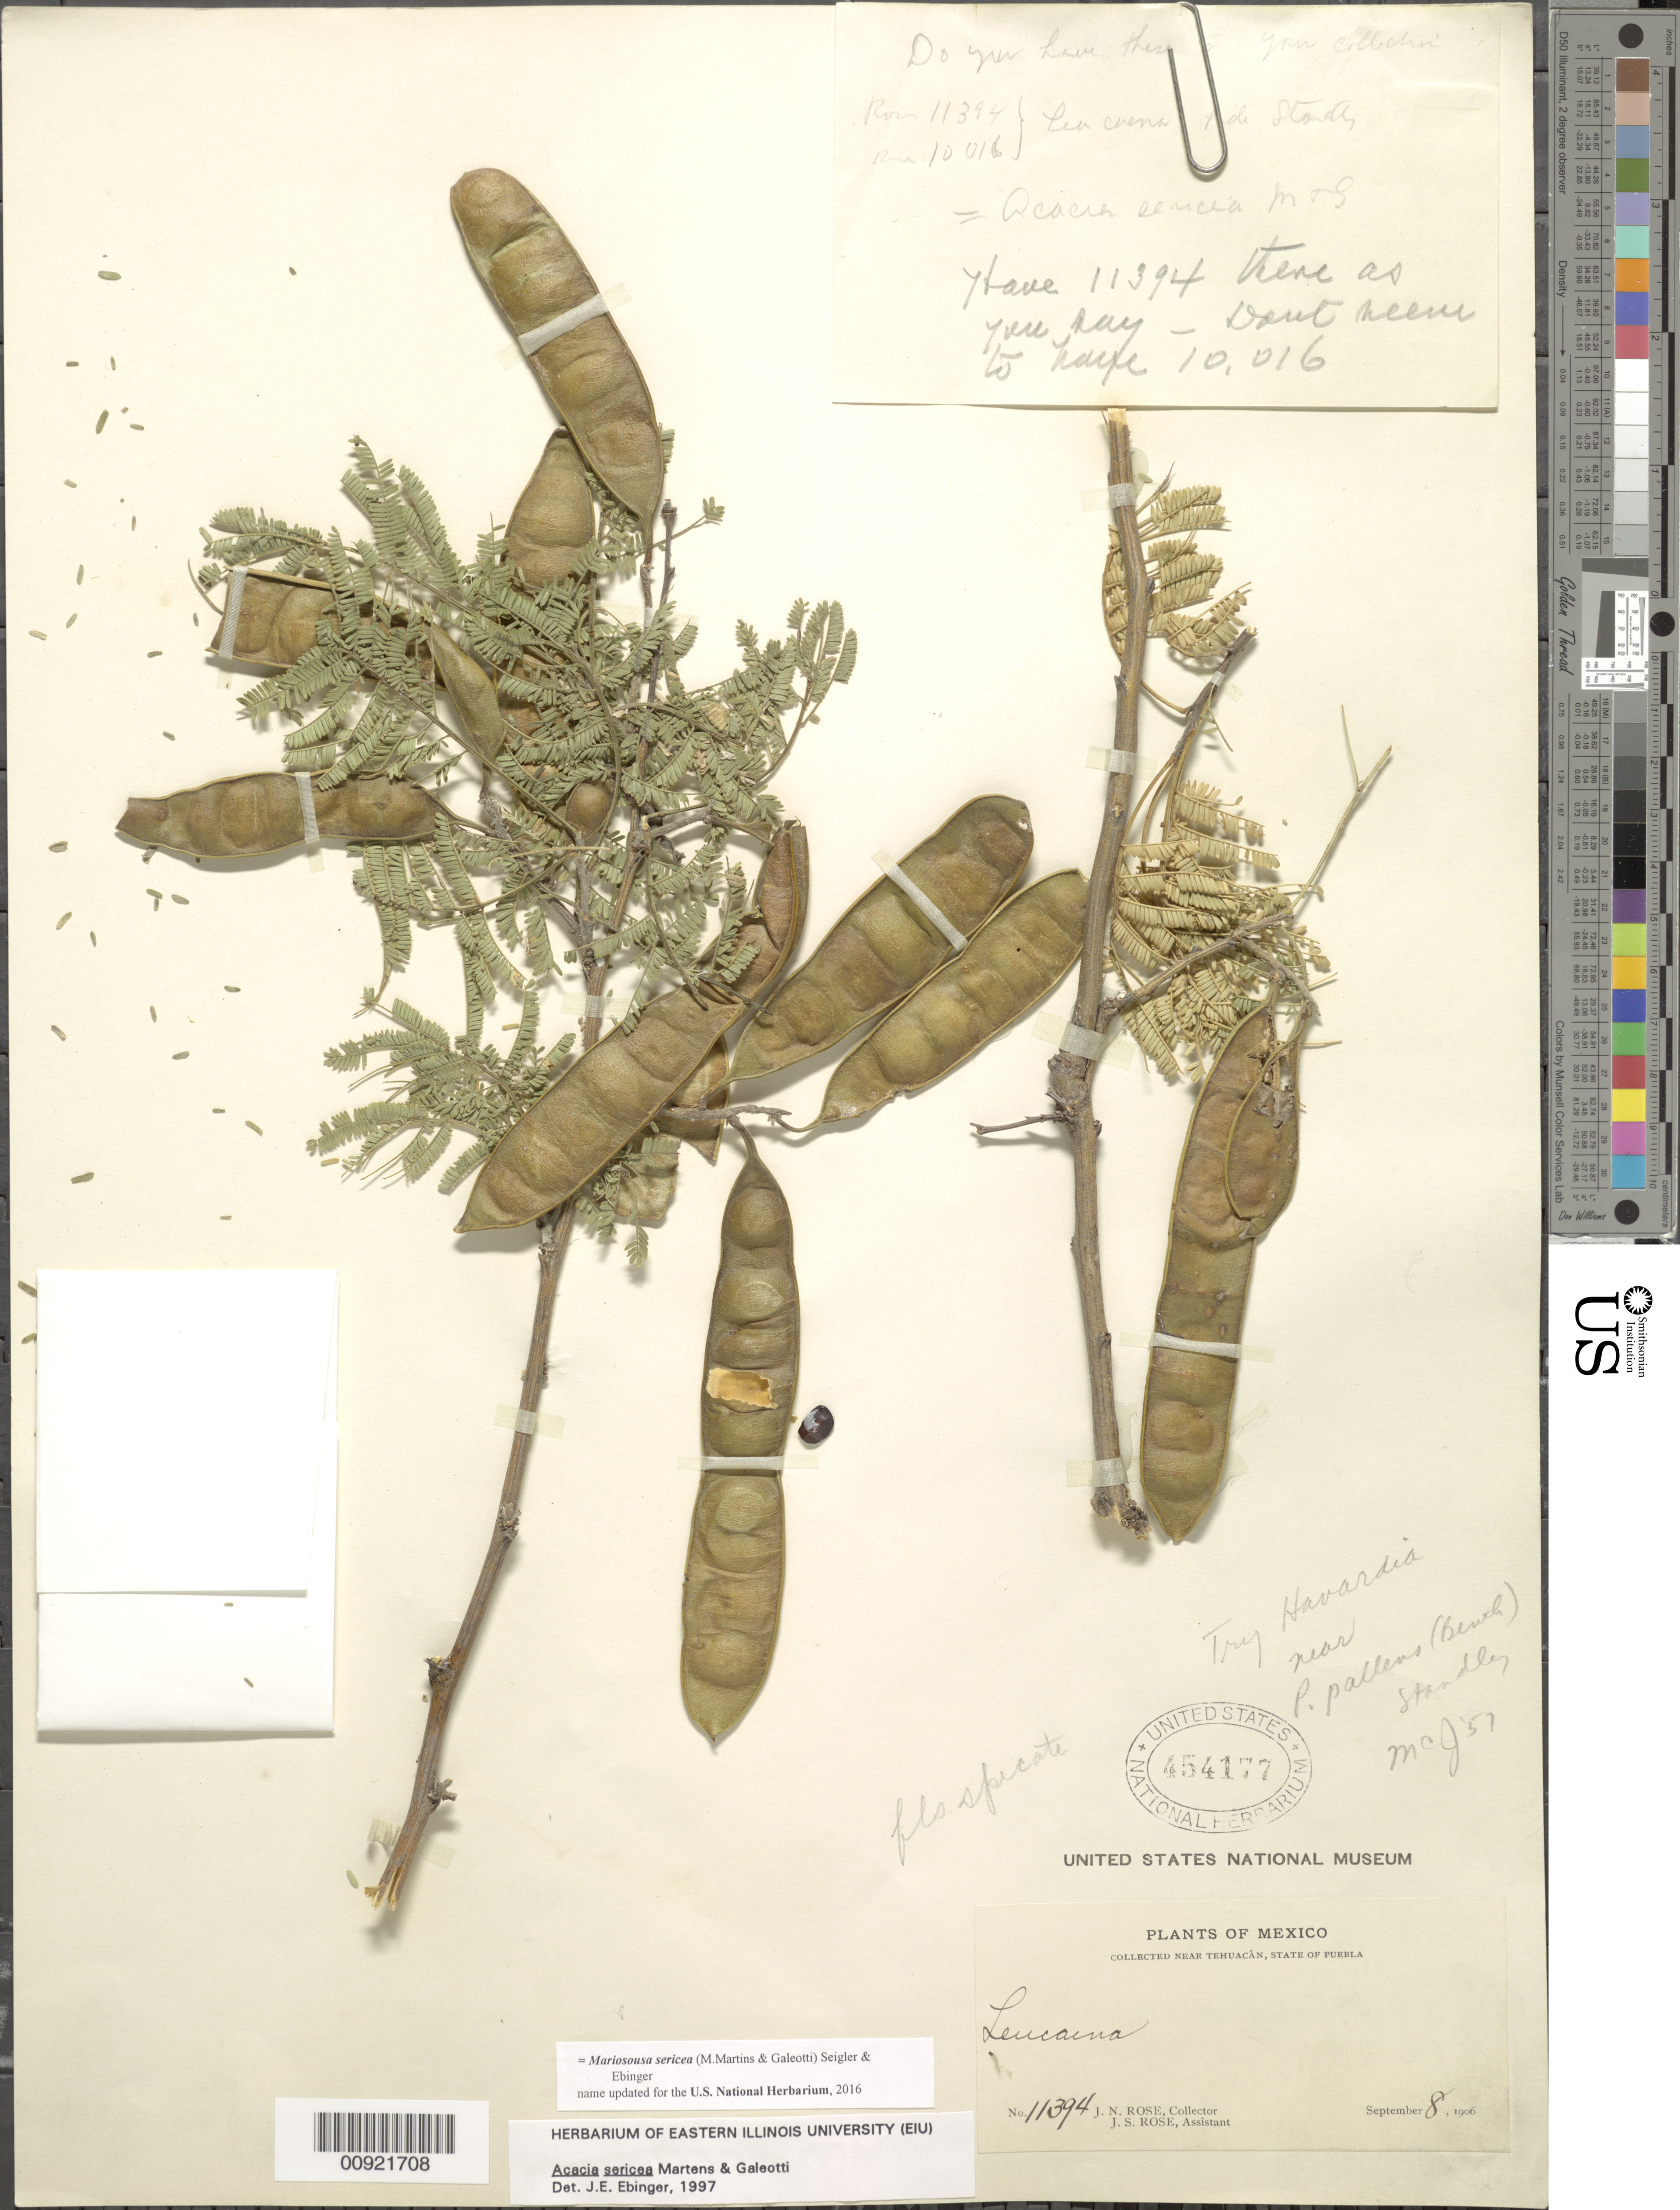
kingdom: Plantae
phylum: Tracheophyta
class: Magnoliopsida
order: Fabales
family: Fabaceae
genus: Mariosousa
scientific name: Mariosousa sericea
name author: (M. Martens & Galeotti) Seigler & Ebinger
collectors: J. N. Rose & J. S. Rose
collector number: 11394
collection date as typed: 08 Sep 1906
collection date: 1906-09-08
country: Mexico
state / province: Puebla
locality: Near Tehuacán, State of Puebla.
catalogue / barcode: US 454177